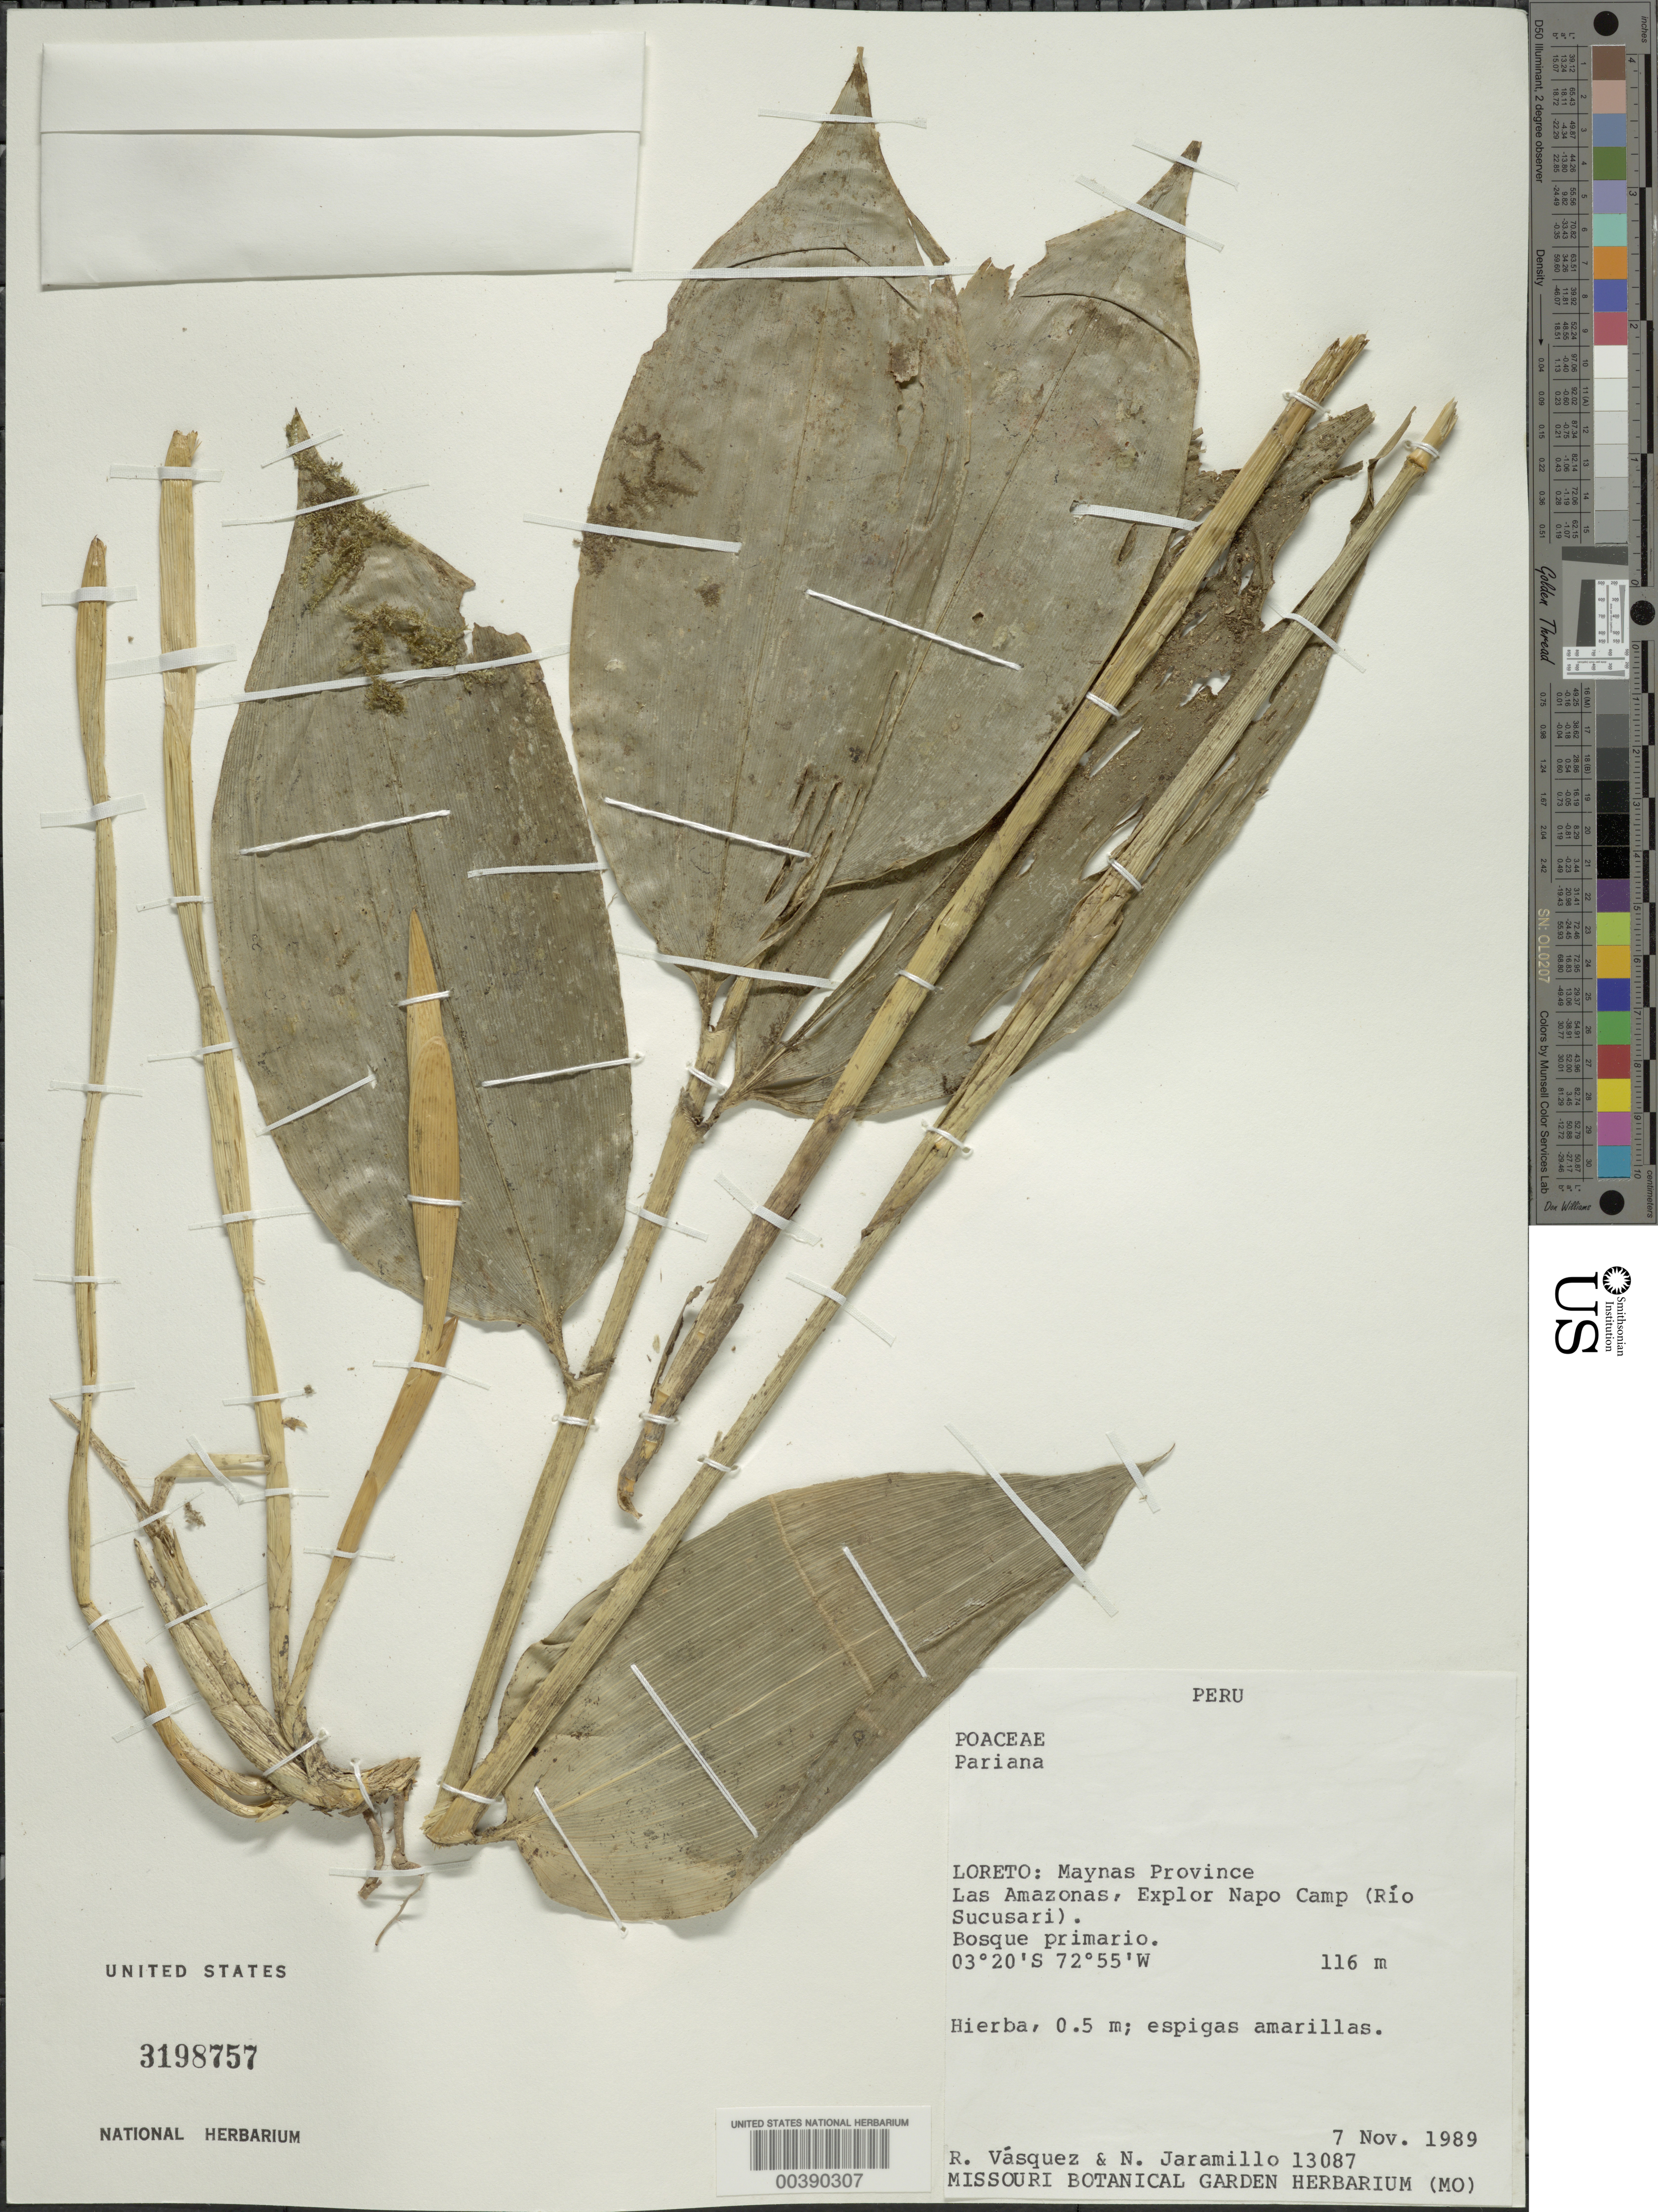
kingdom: Plantae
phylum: Tracheophyta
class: Liliopsida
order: Poales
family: Poaceae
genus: Pariana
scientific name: Pariana sp.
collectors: R. Vasquez & N. Jaramillo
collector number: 13087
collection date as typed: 07 Nov 1989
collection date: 1989-11-07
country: Peru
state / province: Loreto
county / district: Maynas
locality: Las amazonas, explor napo camp (rio sucusari)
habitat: Bosque primario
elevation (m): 116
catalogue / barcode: US 3198757